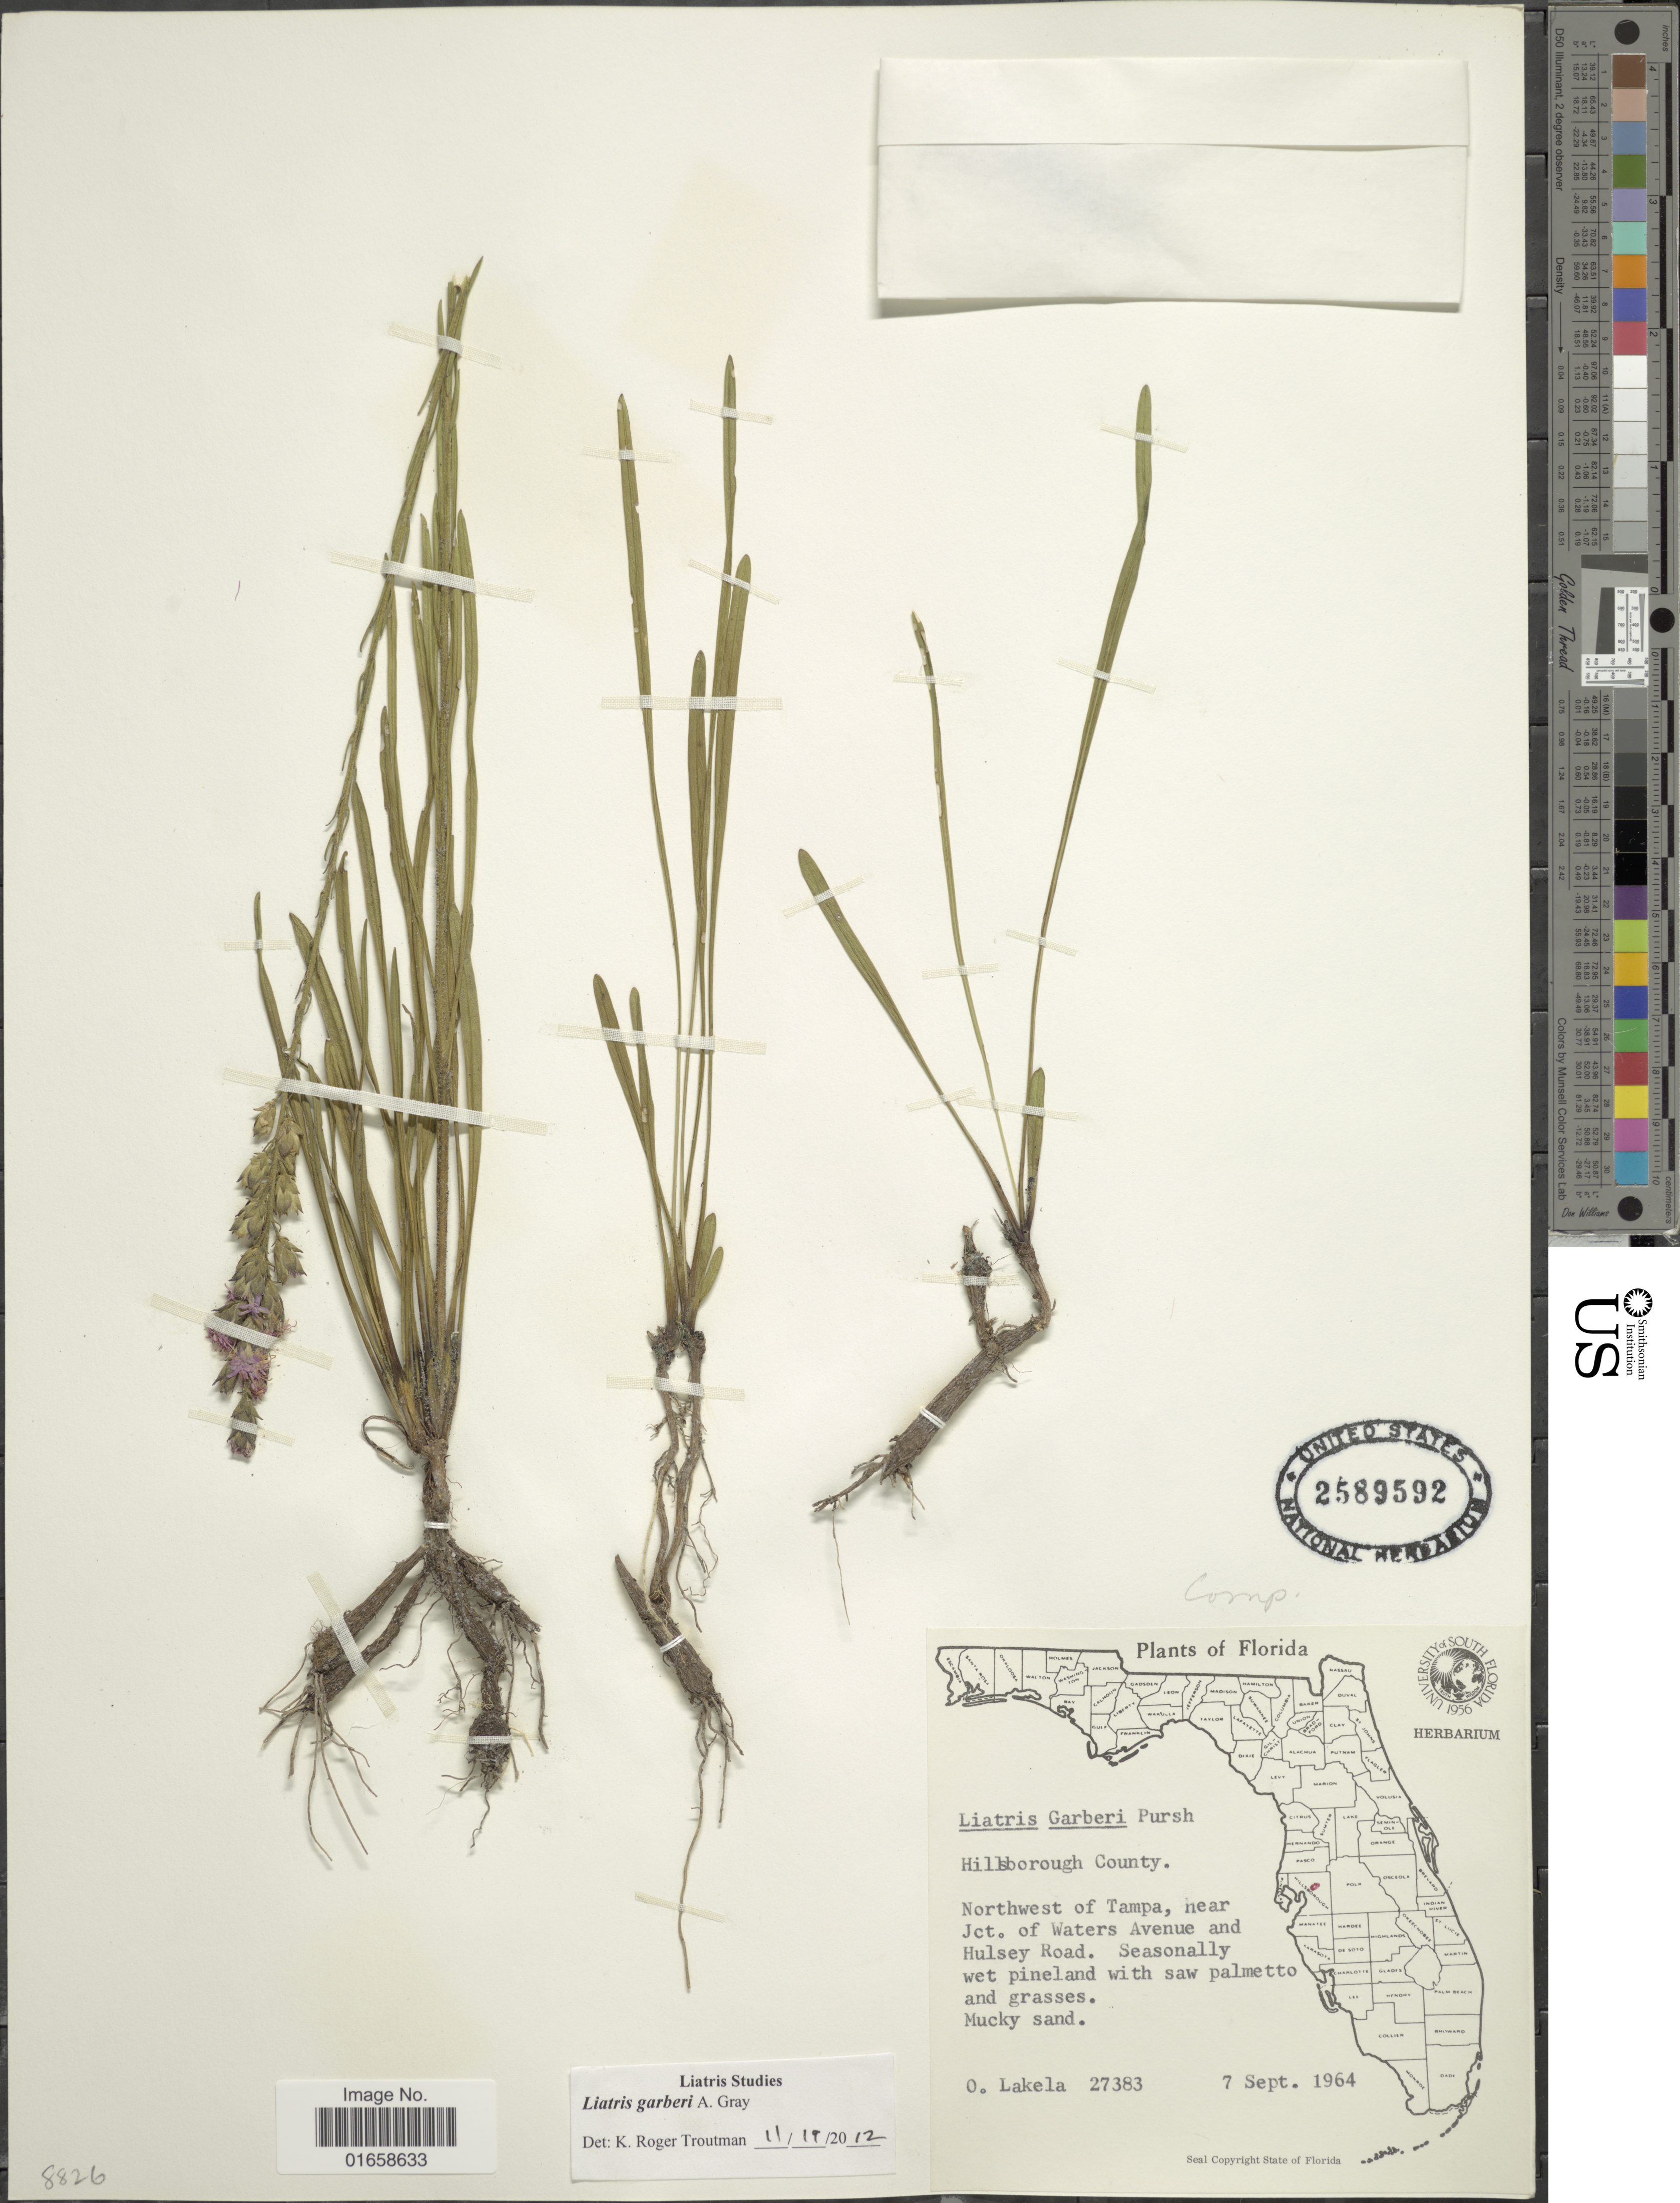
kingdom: Plantae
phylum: Tracheophyta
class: Magnoliopsida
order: Asterales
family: Asteraceae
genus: Liatris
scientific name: Liatris garberi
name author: A. Gray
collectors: O. Lakela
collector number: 27383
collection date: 1964-09-07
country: United States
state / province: Florida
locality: Hillsborough County, Northwest of Tampa, near Jct. of Waters Avenue and Hulsey Road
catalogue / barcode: US 2589592